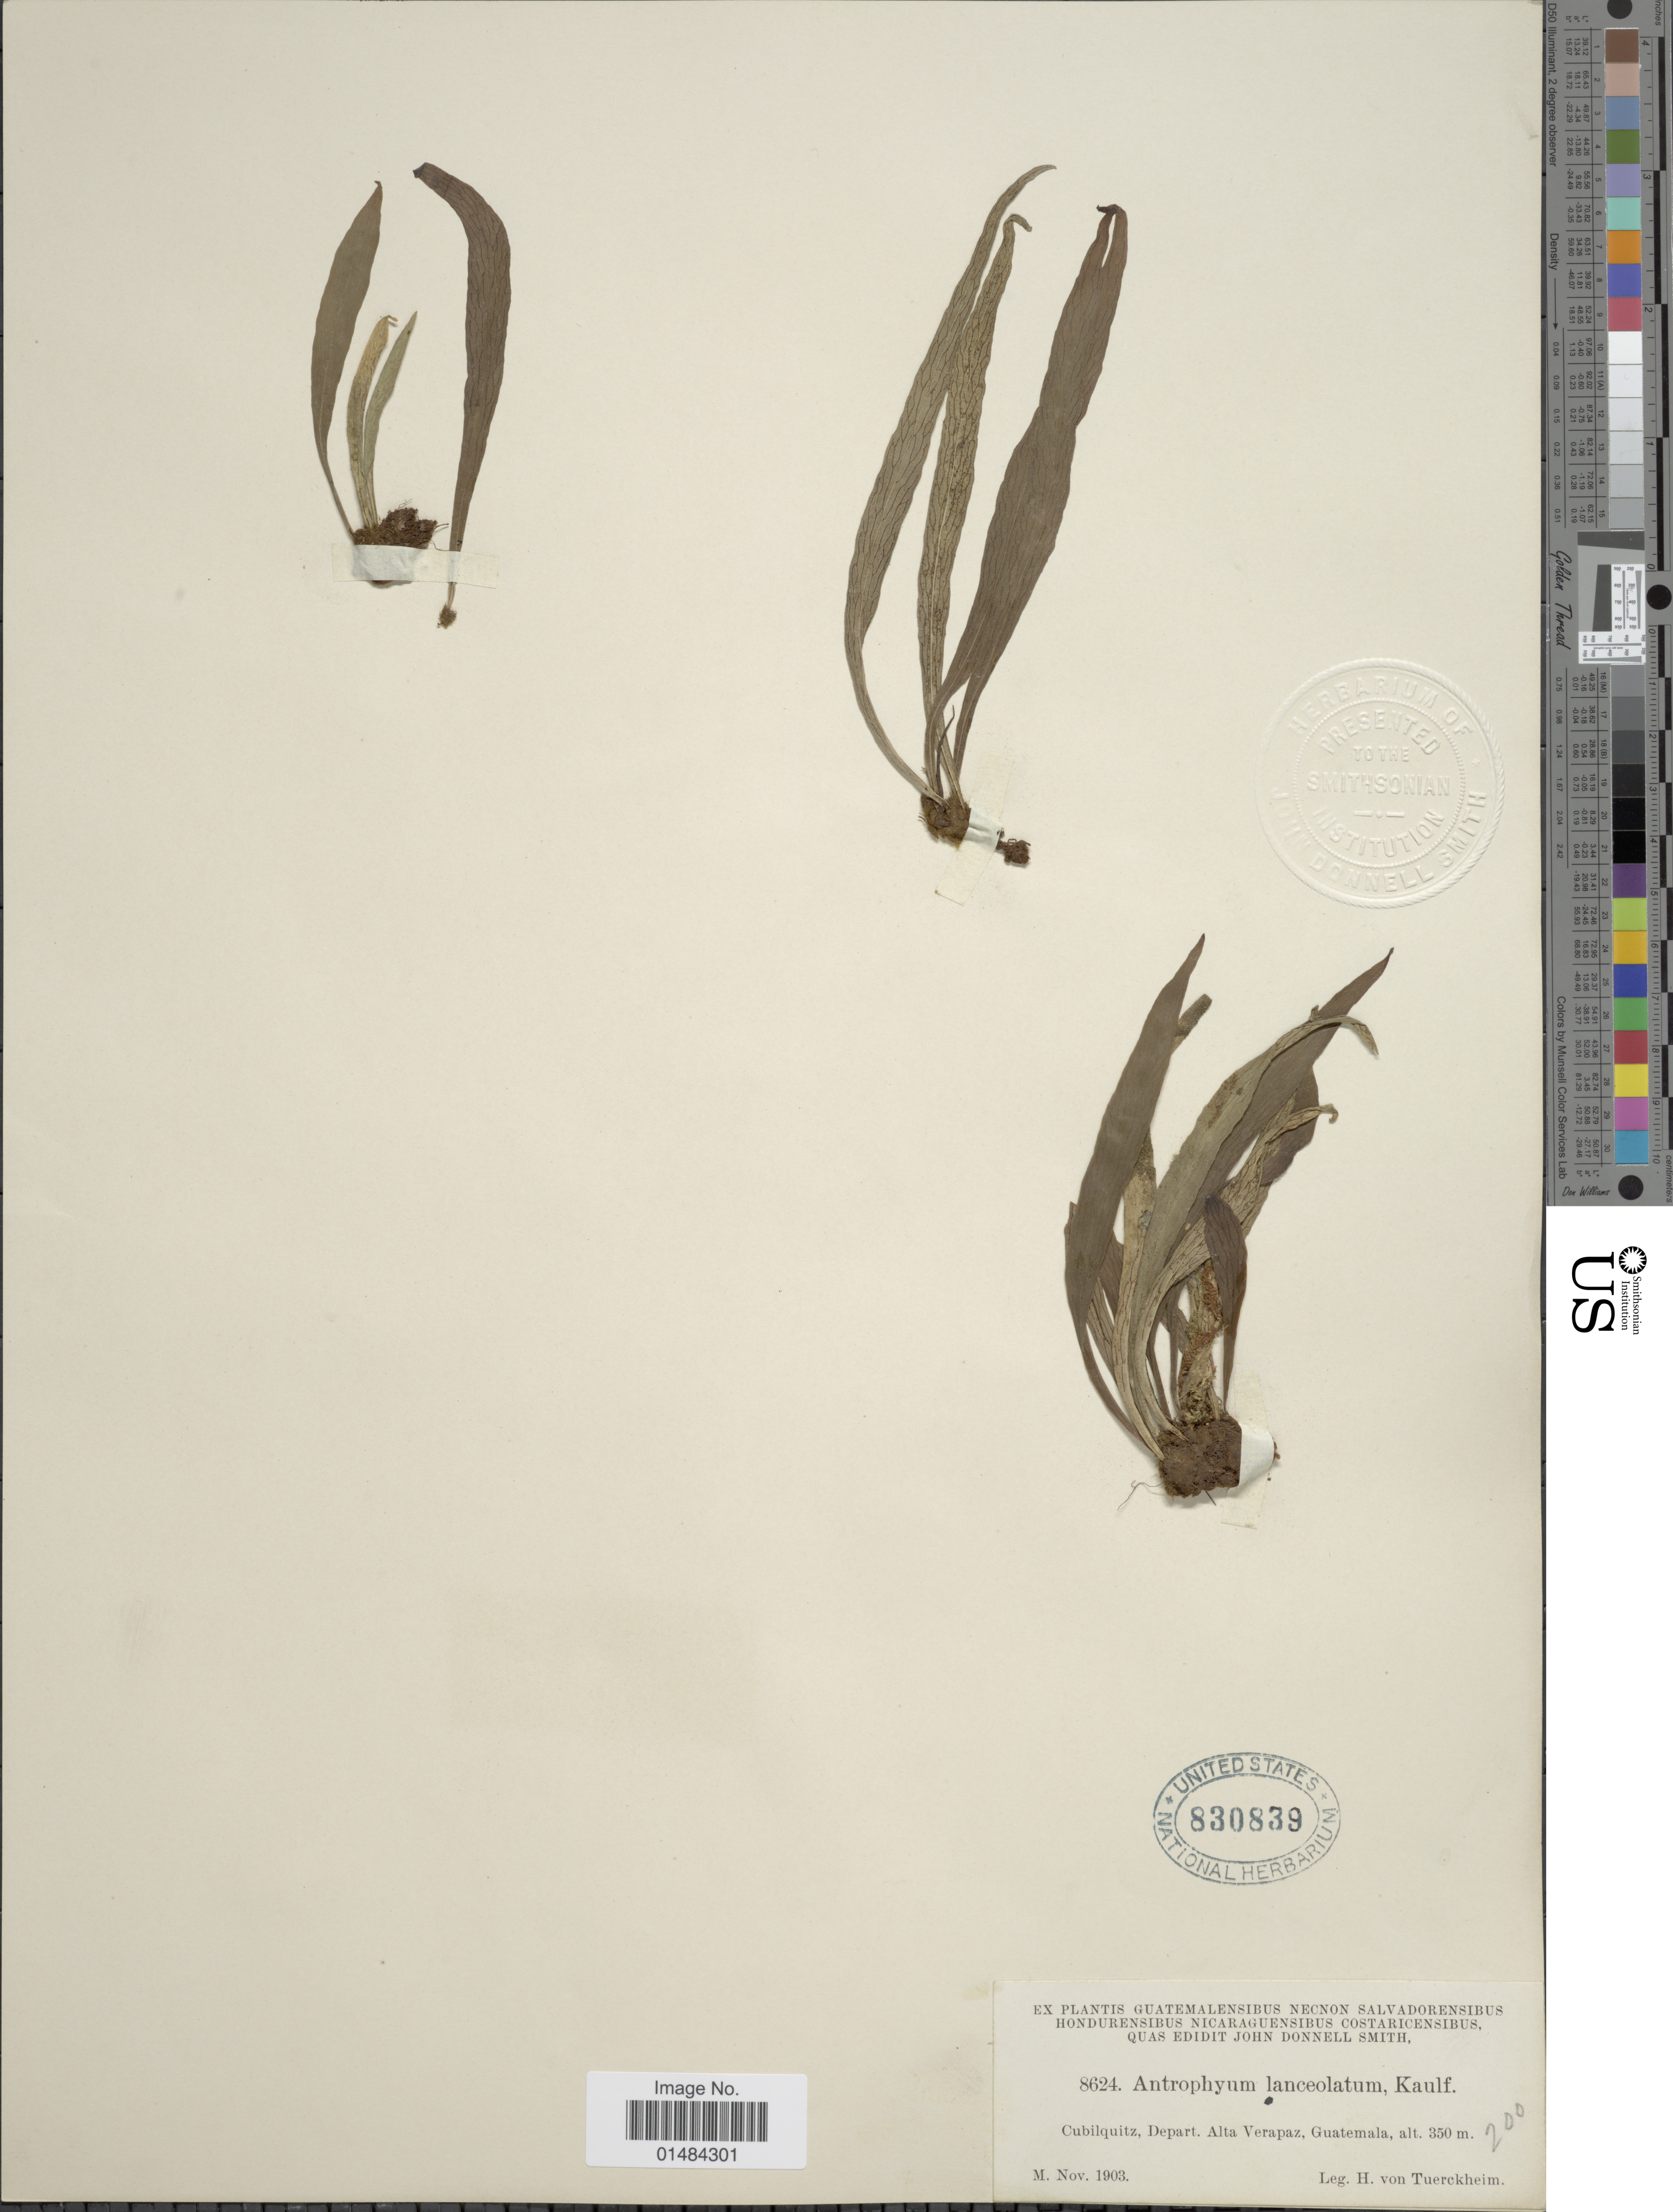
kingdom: Plantae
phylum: Tracheophyta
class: Polypodiopsida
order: Polypodiales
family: Pteridaceae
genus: Polytaenium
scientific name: Polytaenium lanceolatum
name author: (L.) Desv.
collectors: H. von Tuerckheim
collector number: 8624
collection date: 1903-11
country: Guatemala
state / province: Alta Verapaz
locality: Guatemala, Cubilquitz, Depart. Alta Verapaz.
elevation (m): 350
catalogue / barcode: US 830839